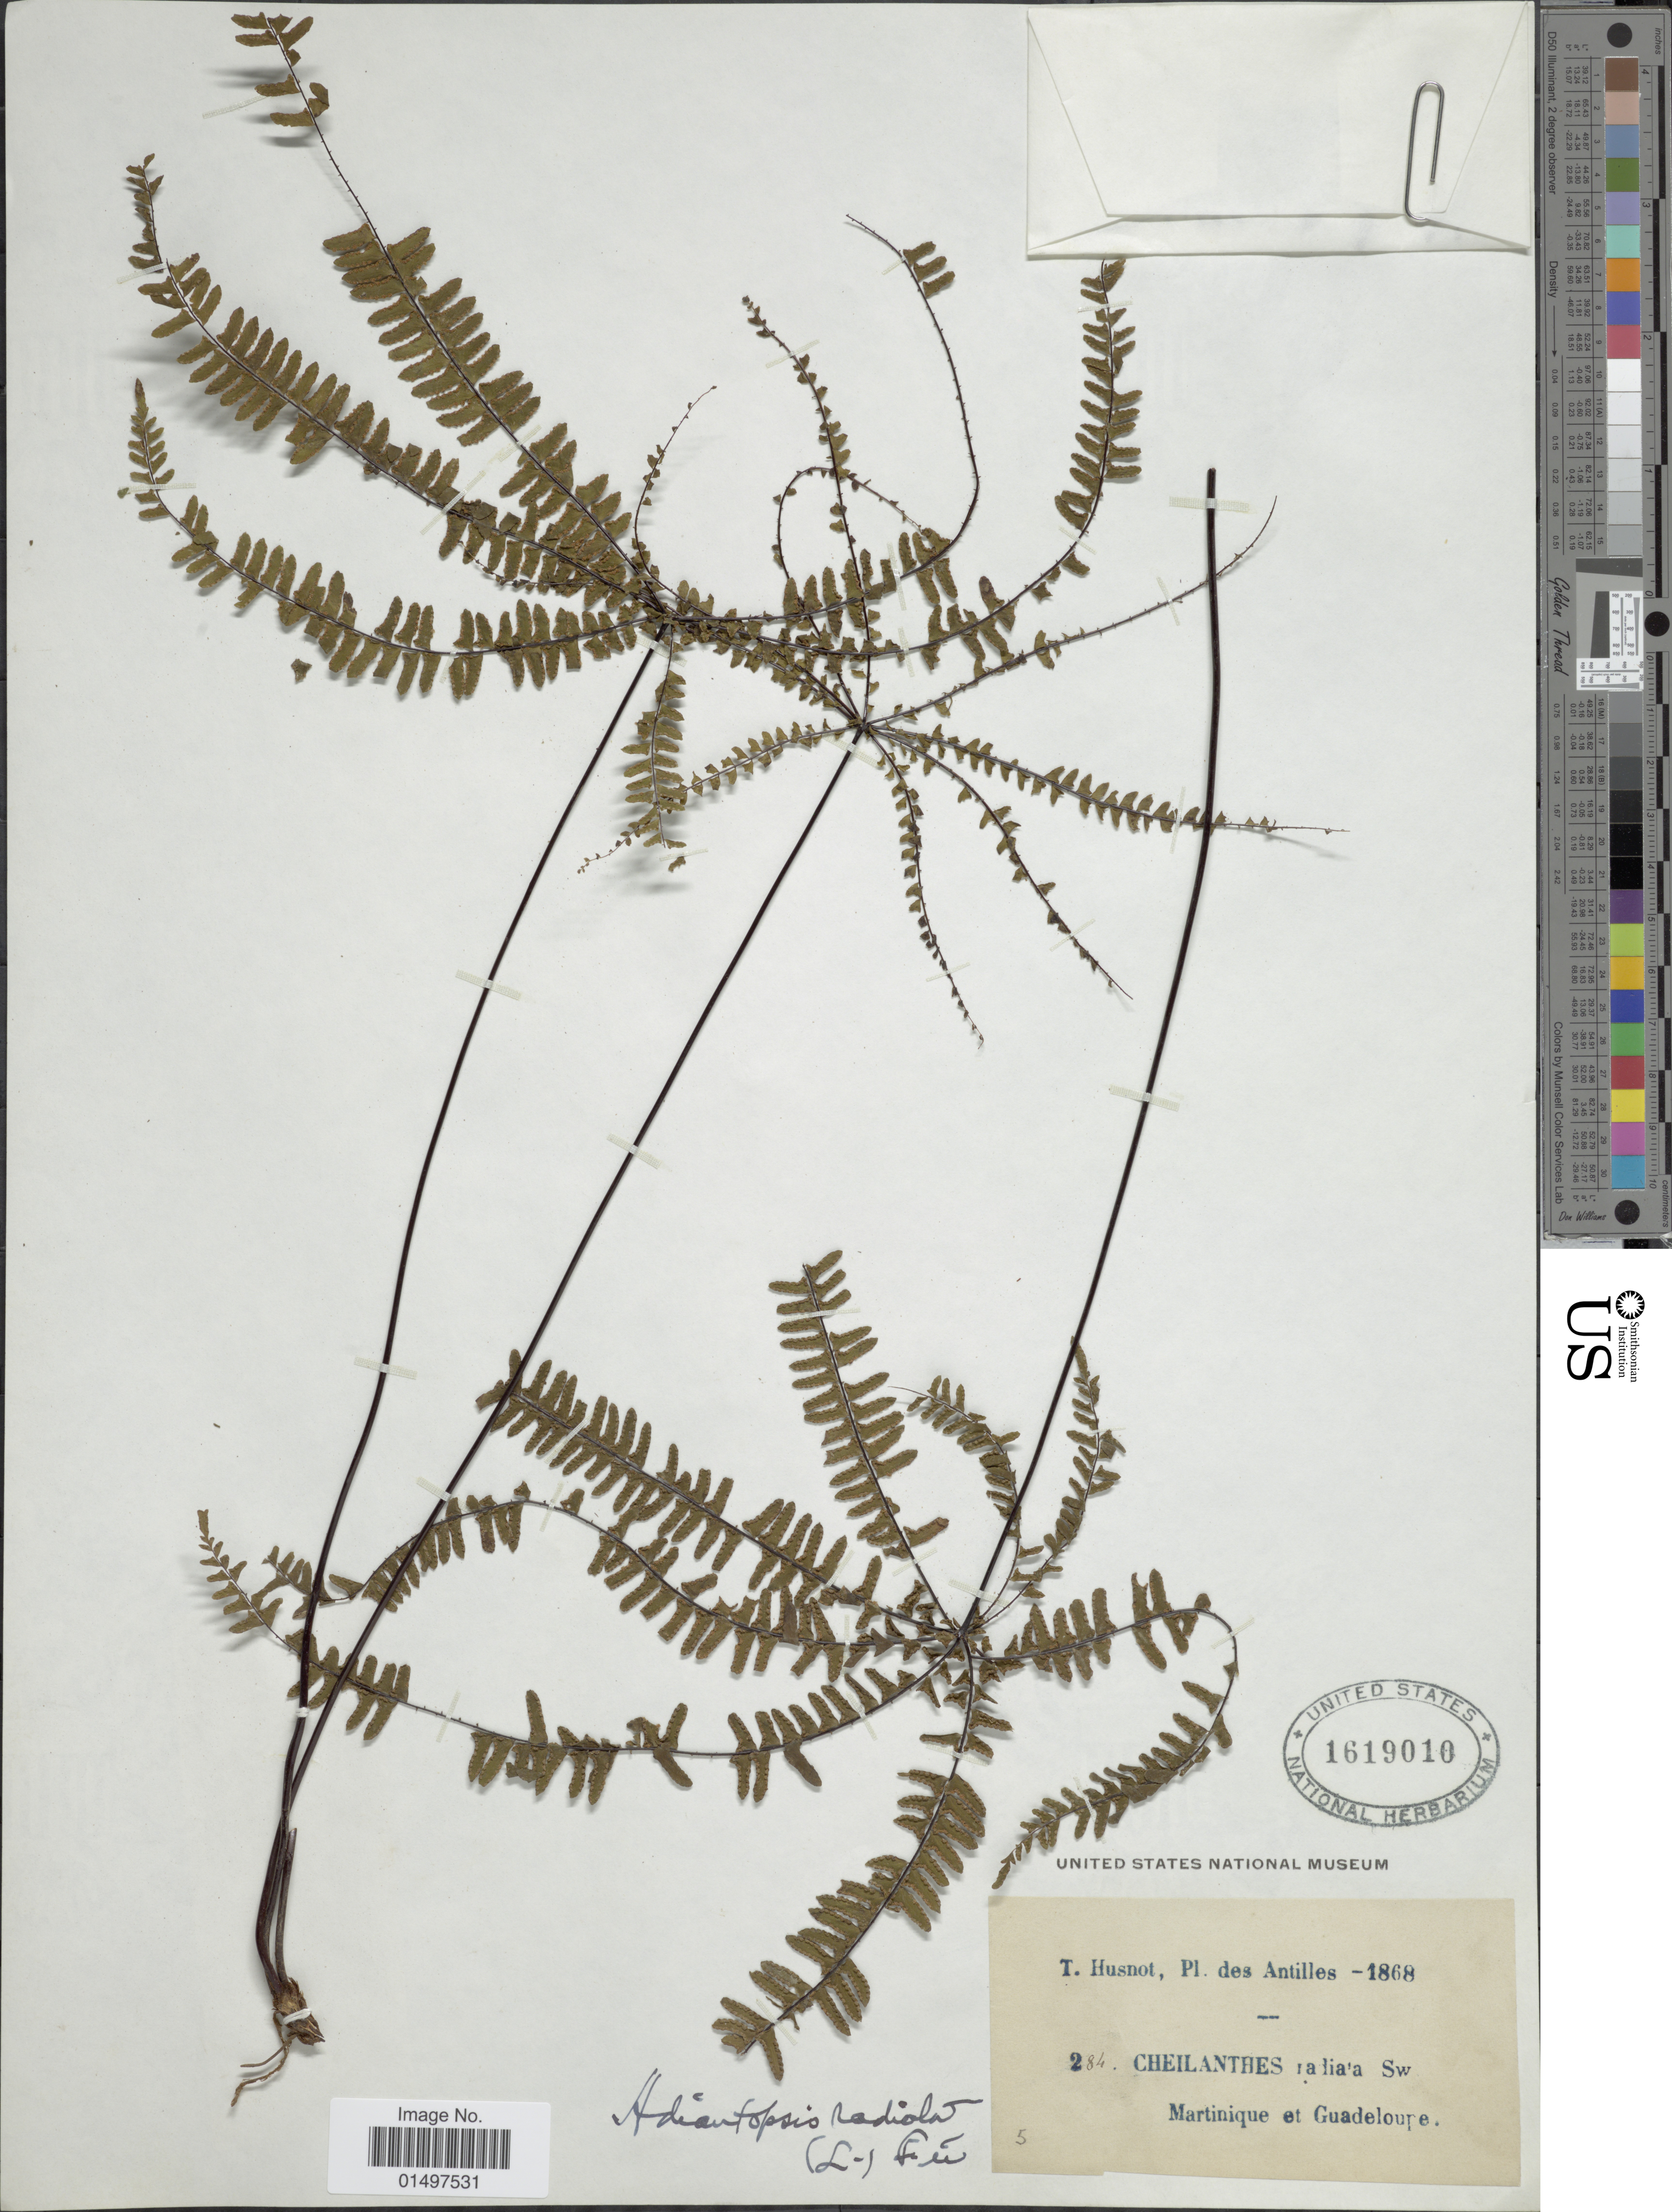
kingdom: Plantae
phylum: Tracheophyta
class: Polypodiopsida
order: Polypodiales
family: Pteridaceae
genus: Adiantopsis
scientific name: Adiantopsis radiata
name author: (L.) Fée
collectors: P. T. Husnot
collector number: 284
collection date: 1868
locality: Antilles. Martinique et Guadeloupe.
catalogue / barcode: US 1619010